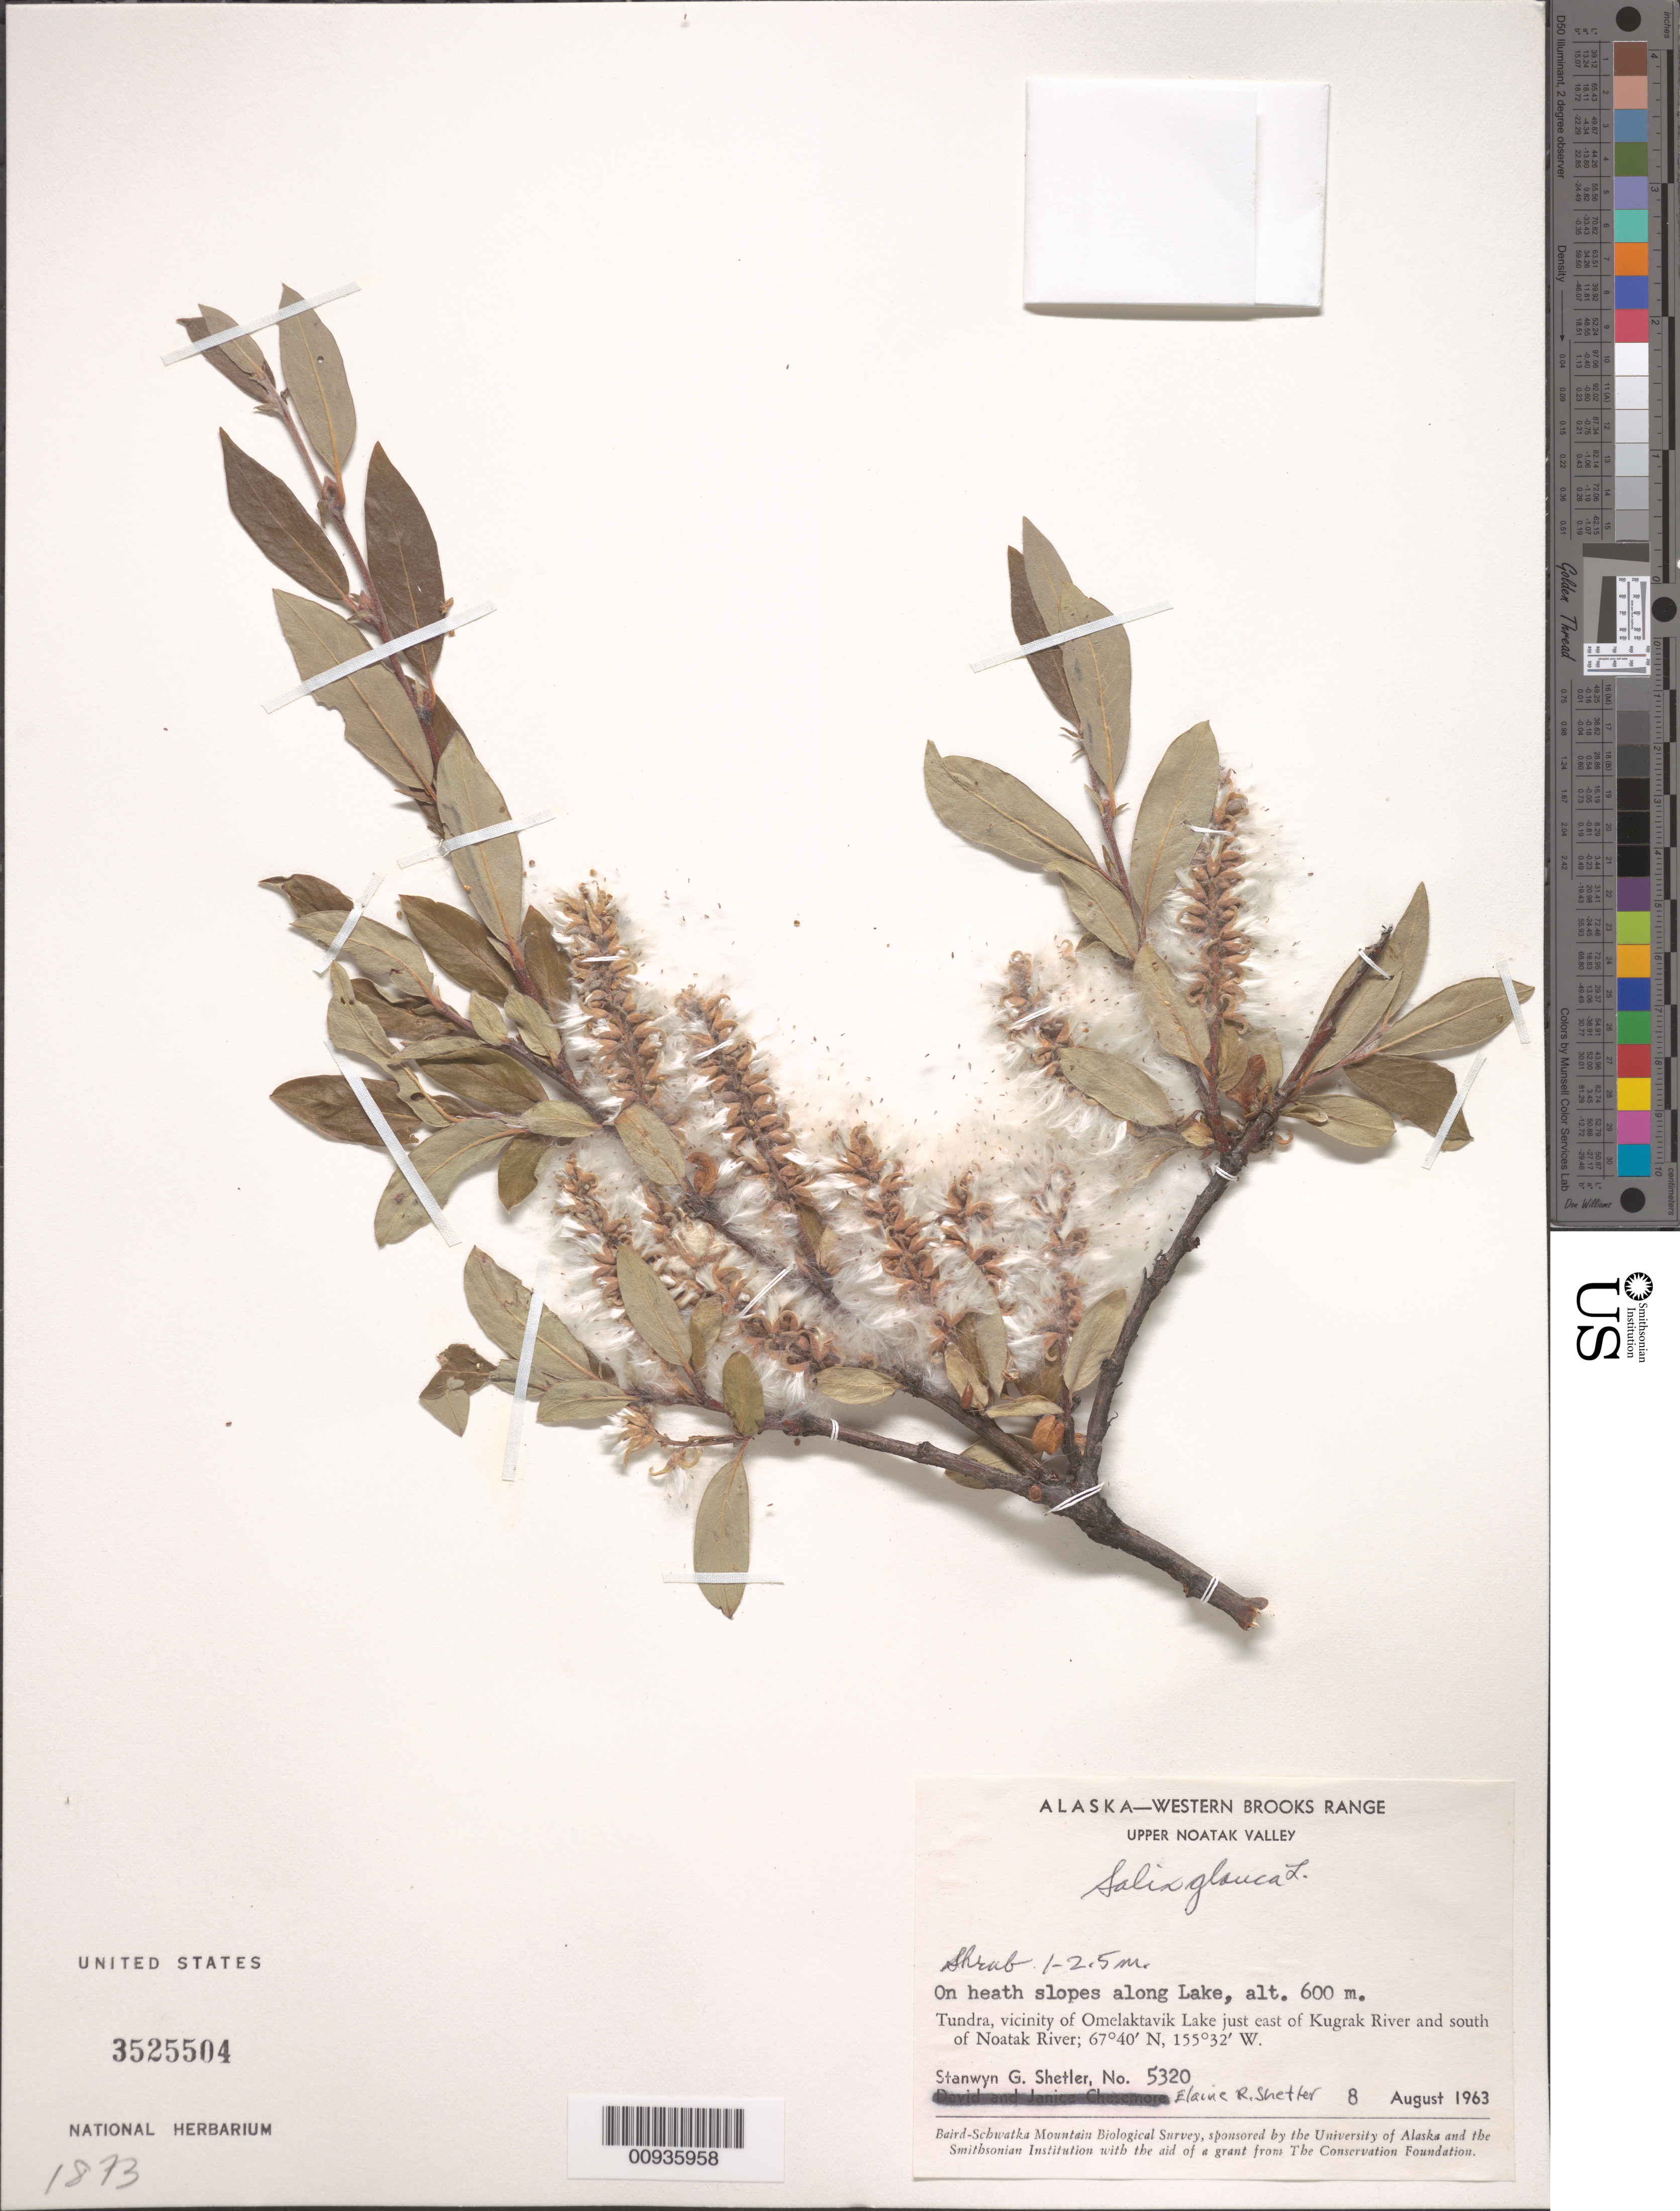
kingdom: Plantae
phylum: Tracheophyta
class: Magnoliopsida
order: Malpighiales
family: Salicaceae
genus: Salix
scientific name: Salix glauca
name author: L.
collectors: S. Shetler & E. R. Shetler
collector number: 5320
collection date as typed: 08 Aug 1963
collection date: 1963-08-08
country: United States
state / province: Alaska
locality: Vicinity of Omelaktavik Lake just east of Kugrak River and south of Noatak River. Western Brooks Range, Upper Noatak Valley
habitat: Tundra. On heath slopes along Lake.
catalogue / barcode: US 3525504